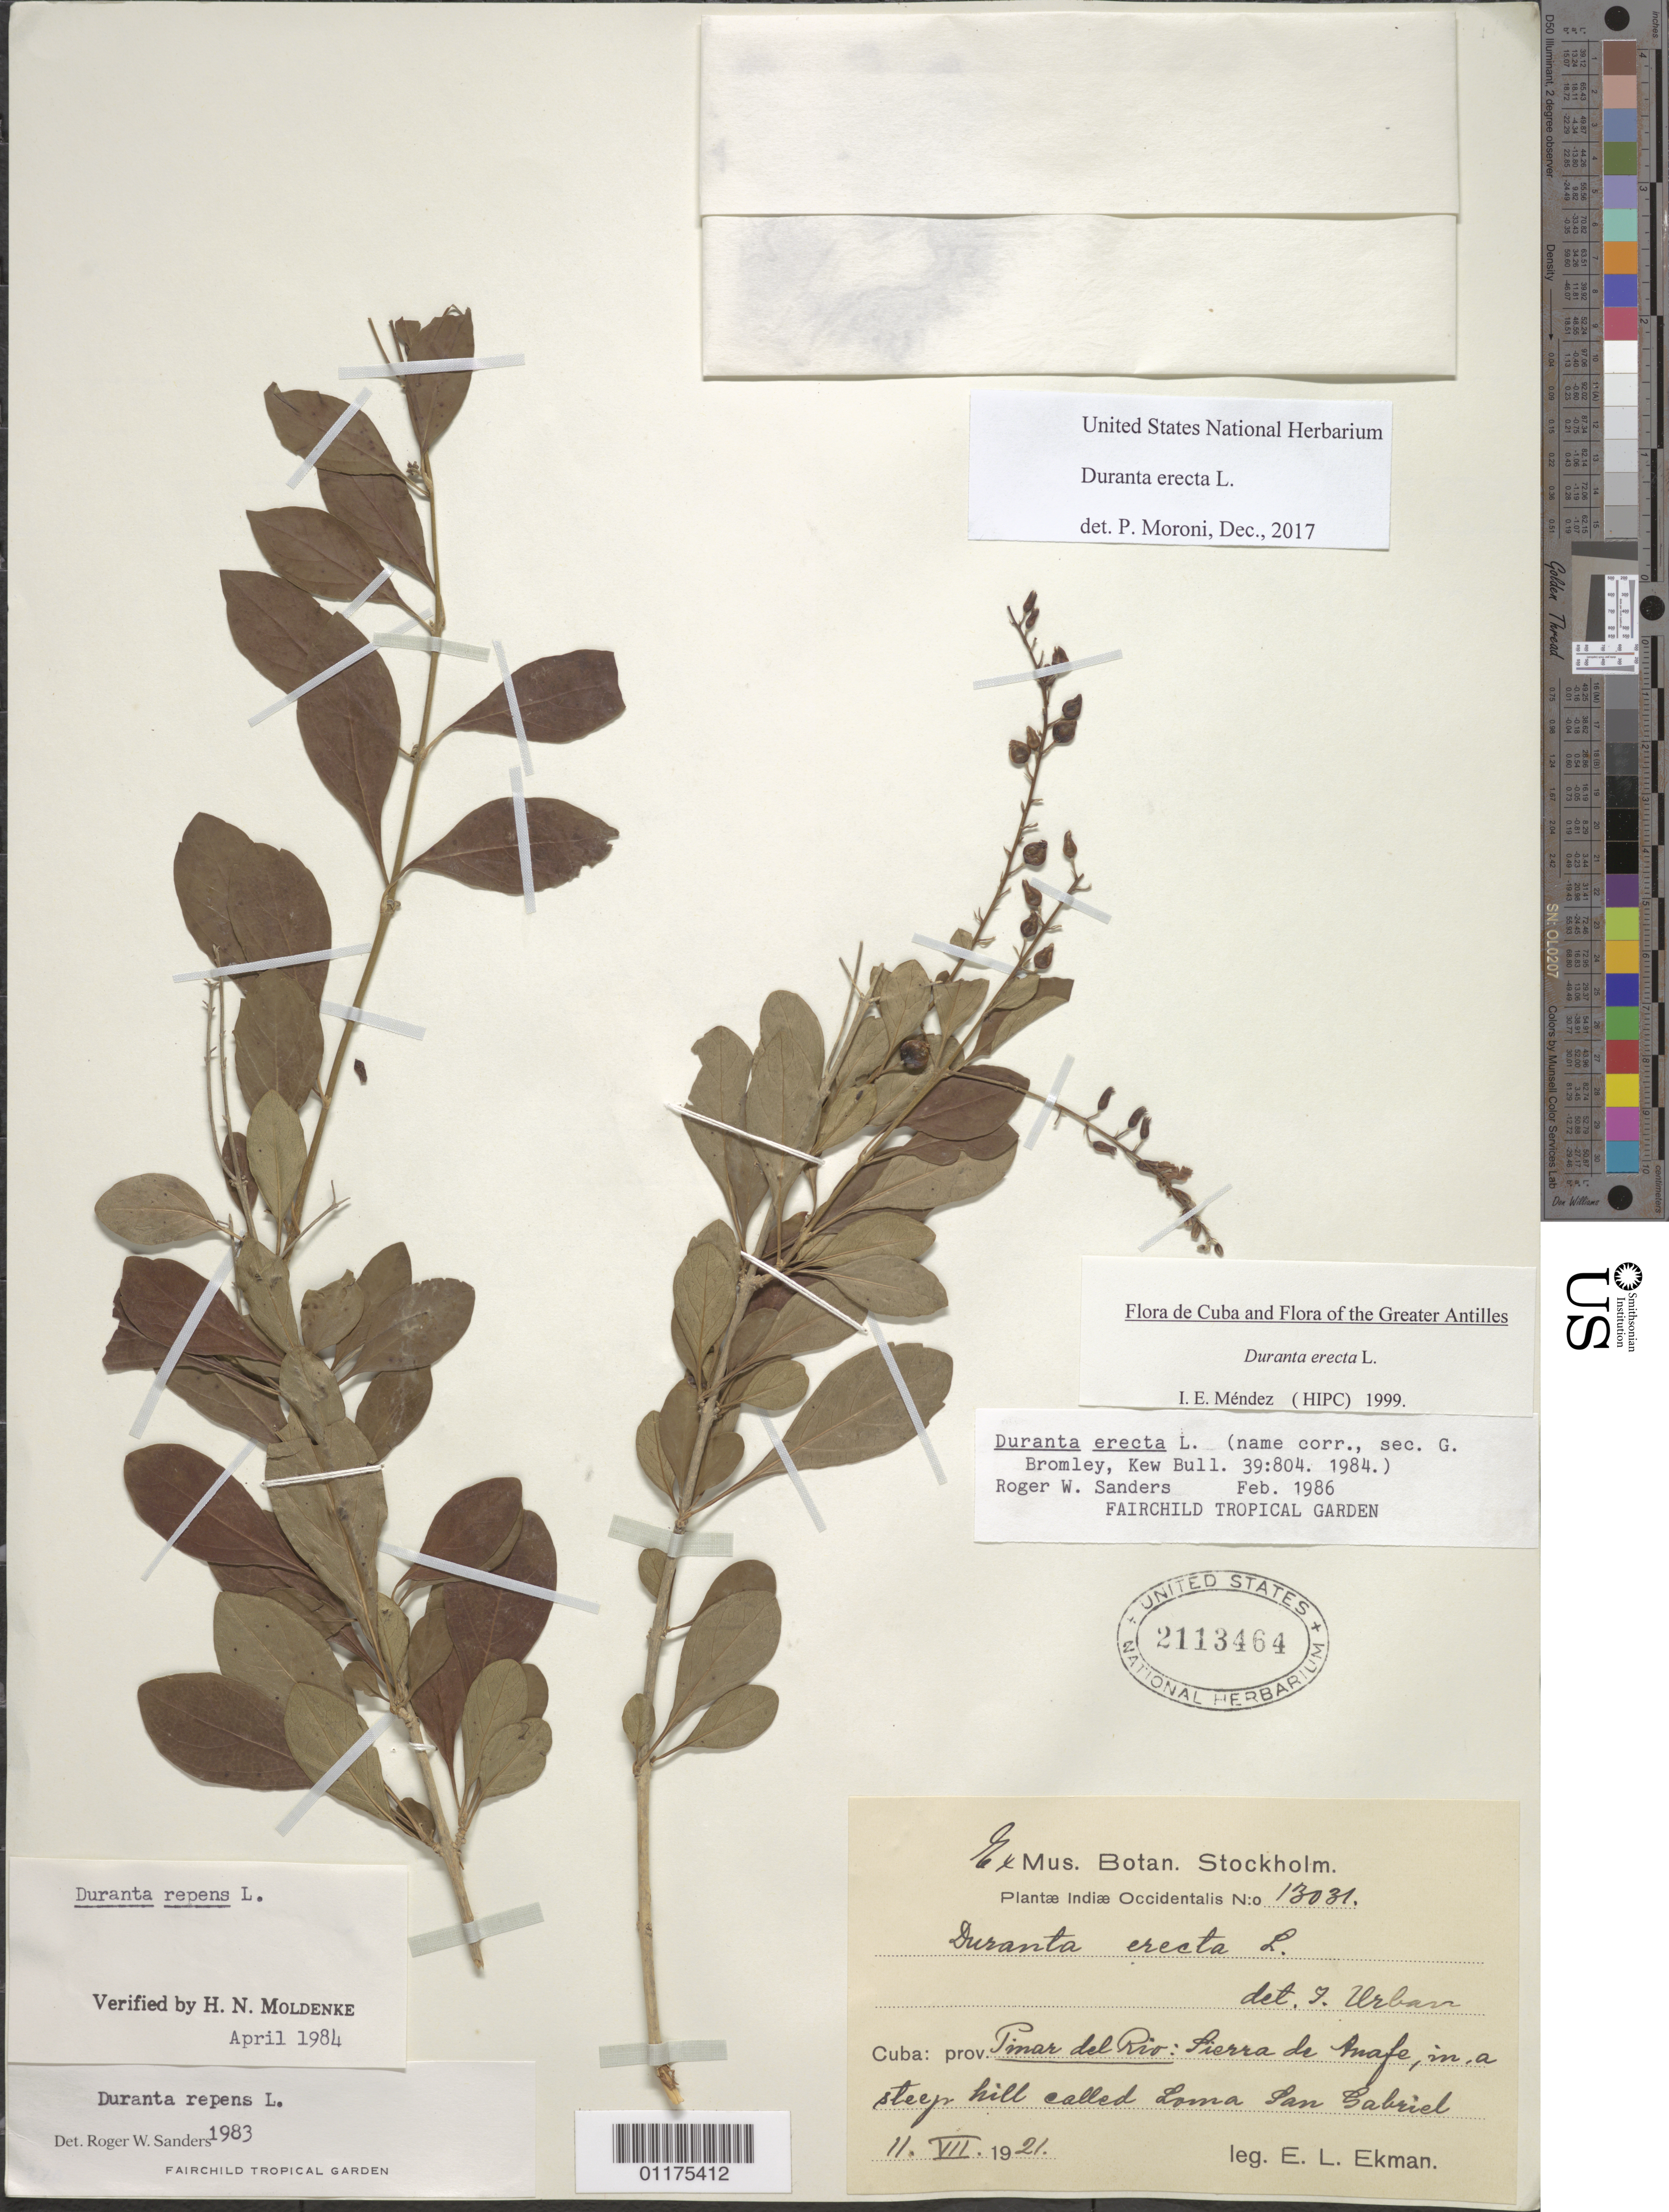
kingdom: Plantae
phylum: Tracheophyta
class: Magnoliopsida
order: Lamiales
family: Verbenaceae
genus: Duranta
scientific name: Duranta erecta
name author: L.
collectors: E. L. Ekman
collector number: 13031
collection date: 1921-02-07 or 1921-07-02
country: Cuba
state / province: Pinar del Rio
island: Cuba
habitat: Steep hill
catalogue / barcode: US 2113464